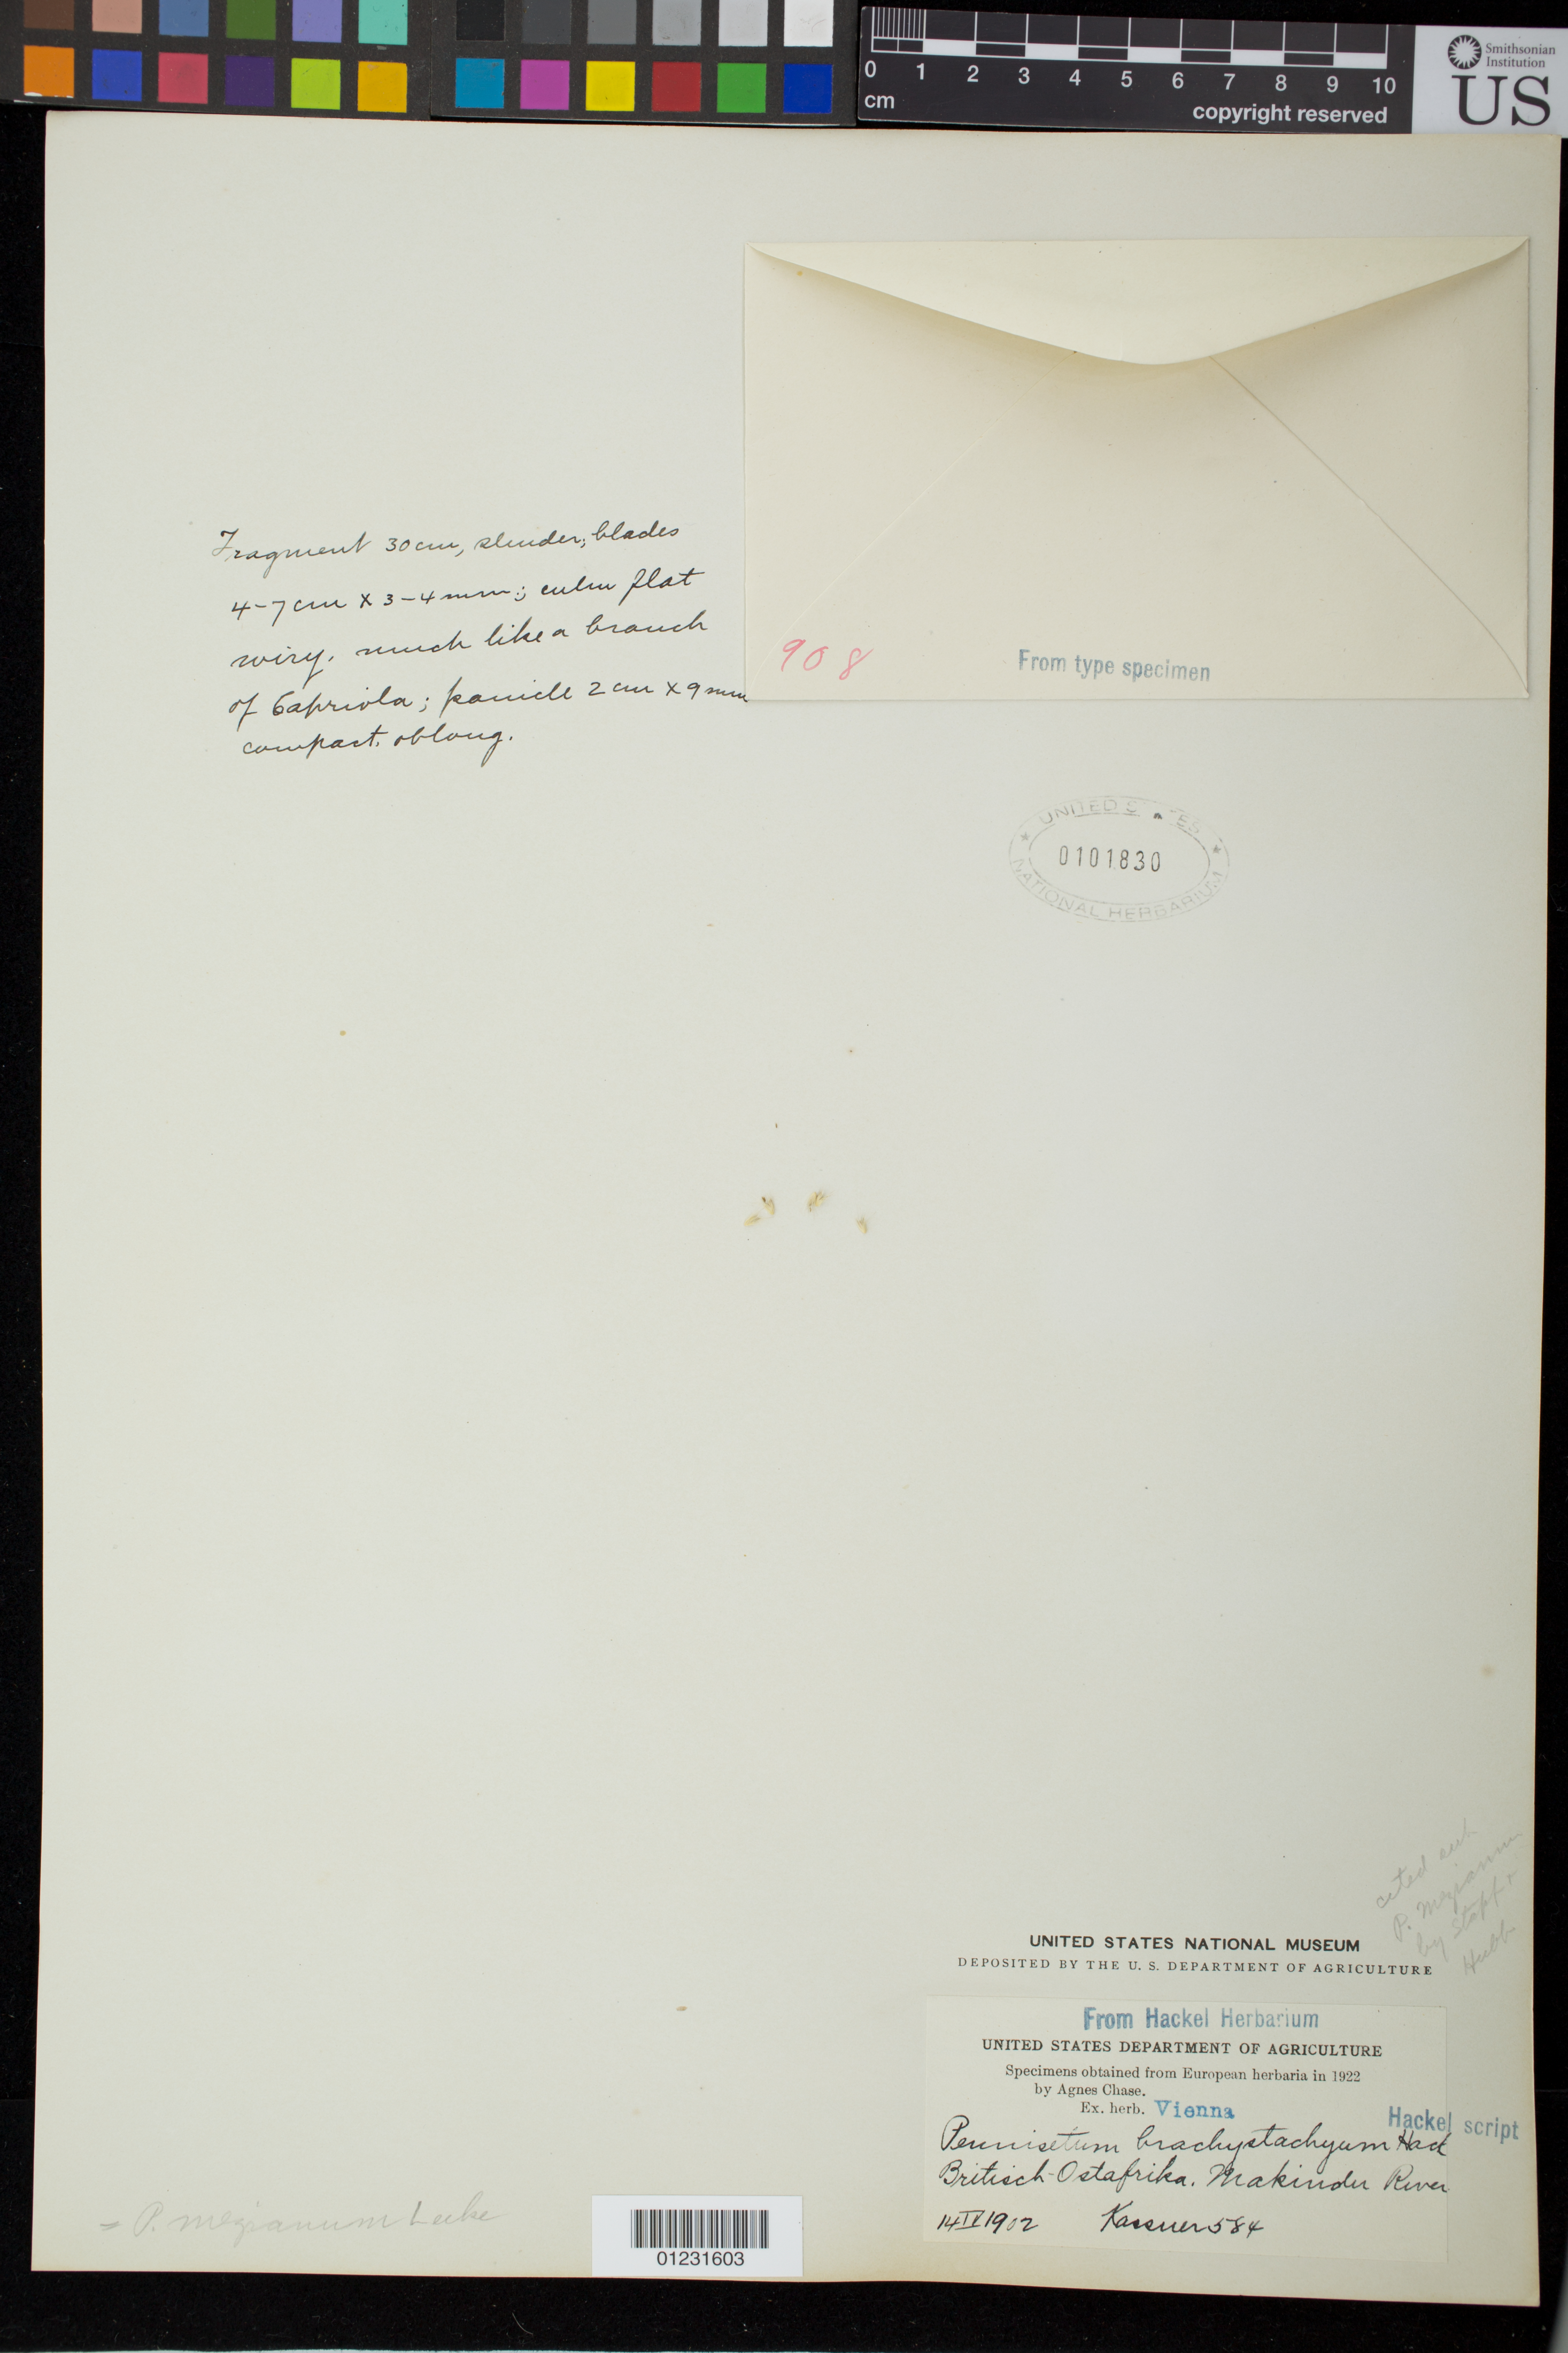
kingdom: Plantae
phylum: Tracheophyta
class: Liliopsida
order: Poales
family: Poaceae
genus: Pennisetum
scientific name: Pennisetum brachystachyum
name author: Hack.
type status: Type Collection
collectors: T. Kässner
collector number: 584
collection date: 1902-04-14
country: Kenya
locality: Britisch-Ostafricka: Makindu River.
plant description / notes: Fragmentary material of type specimen ex herb. Vienna.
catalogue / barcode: US 101830